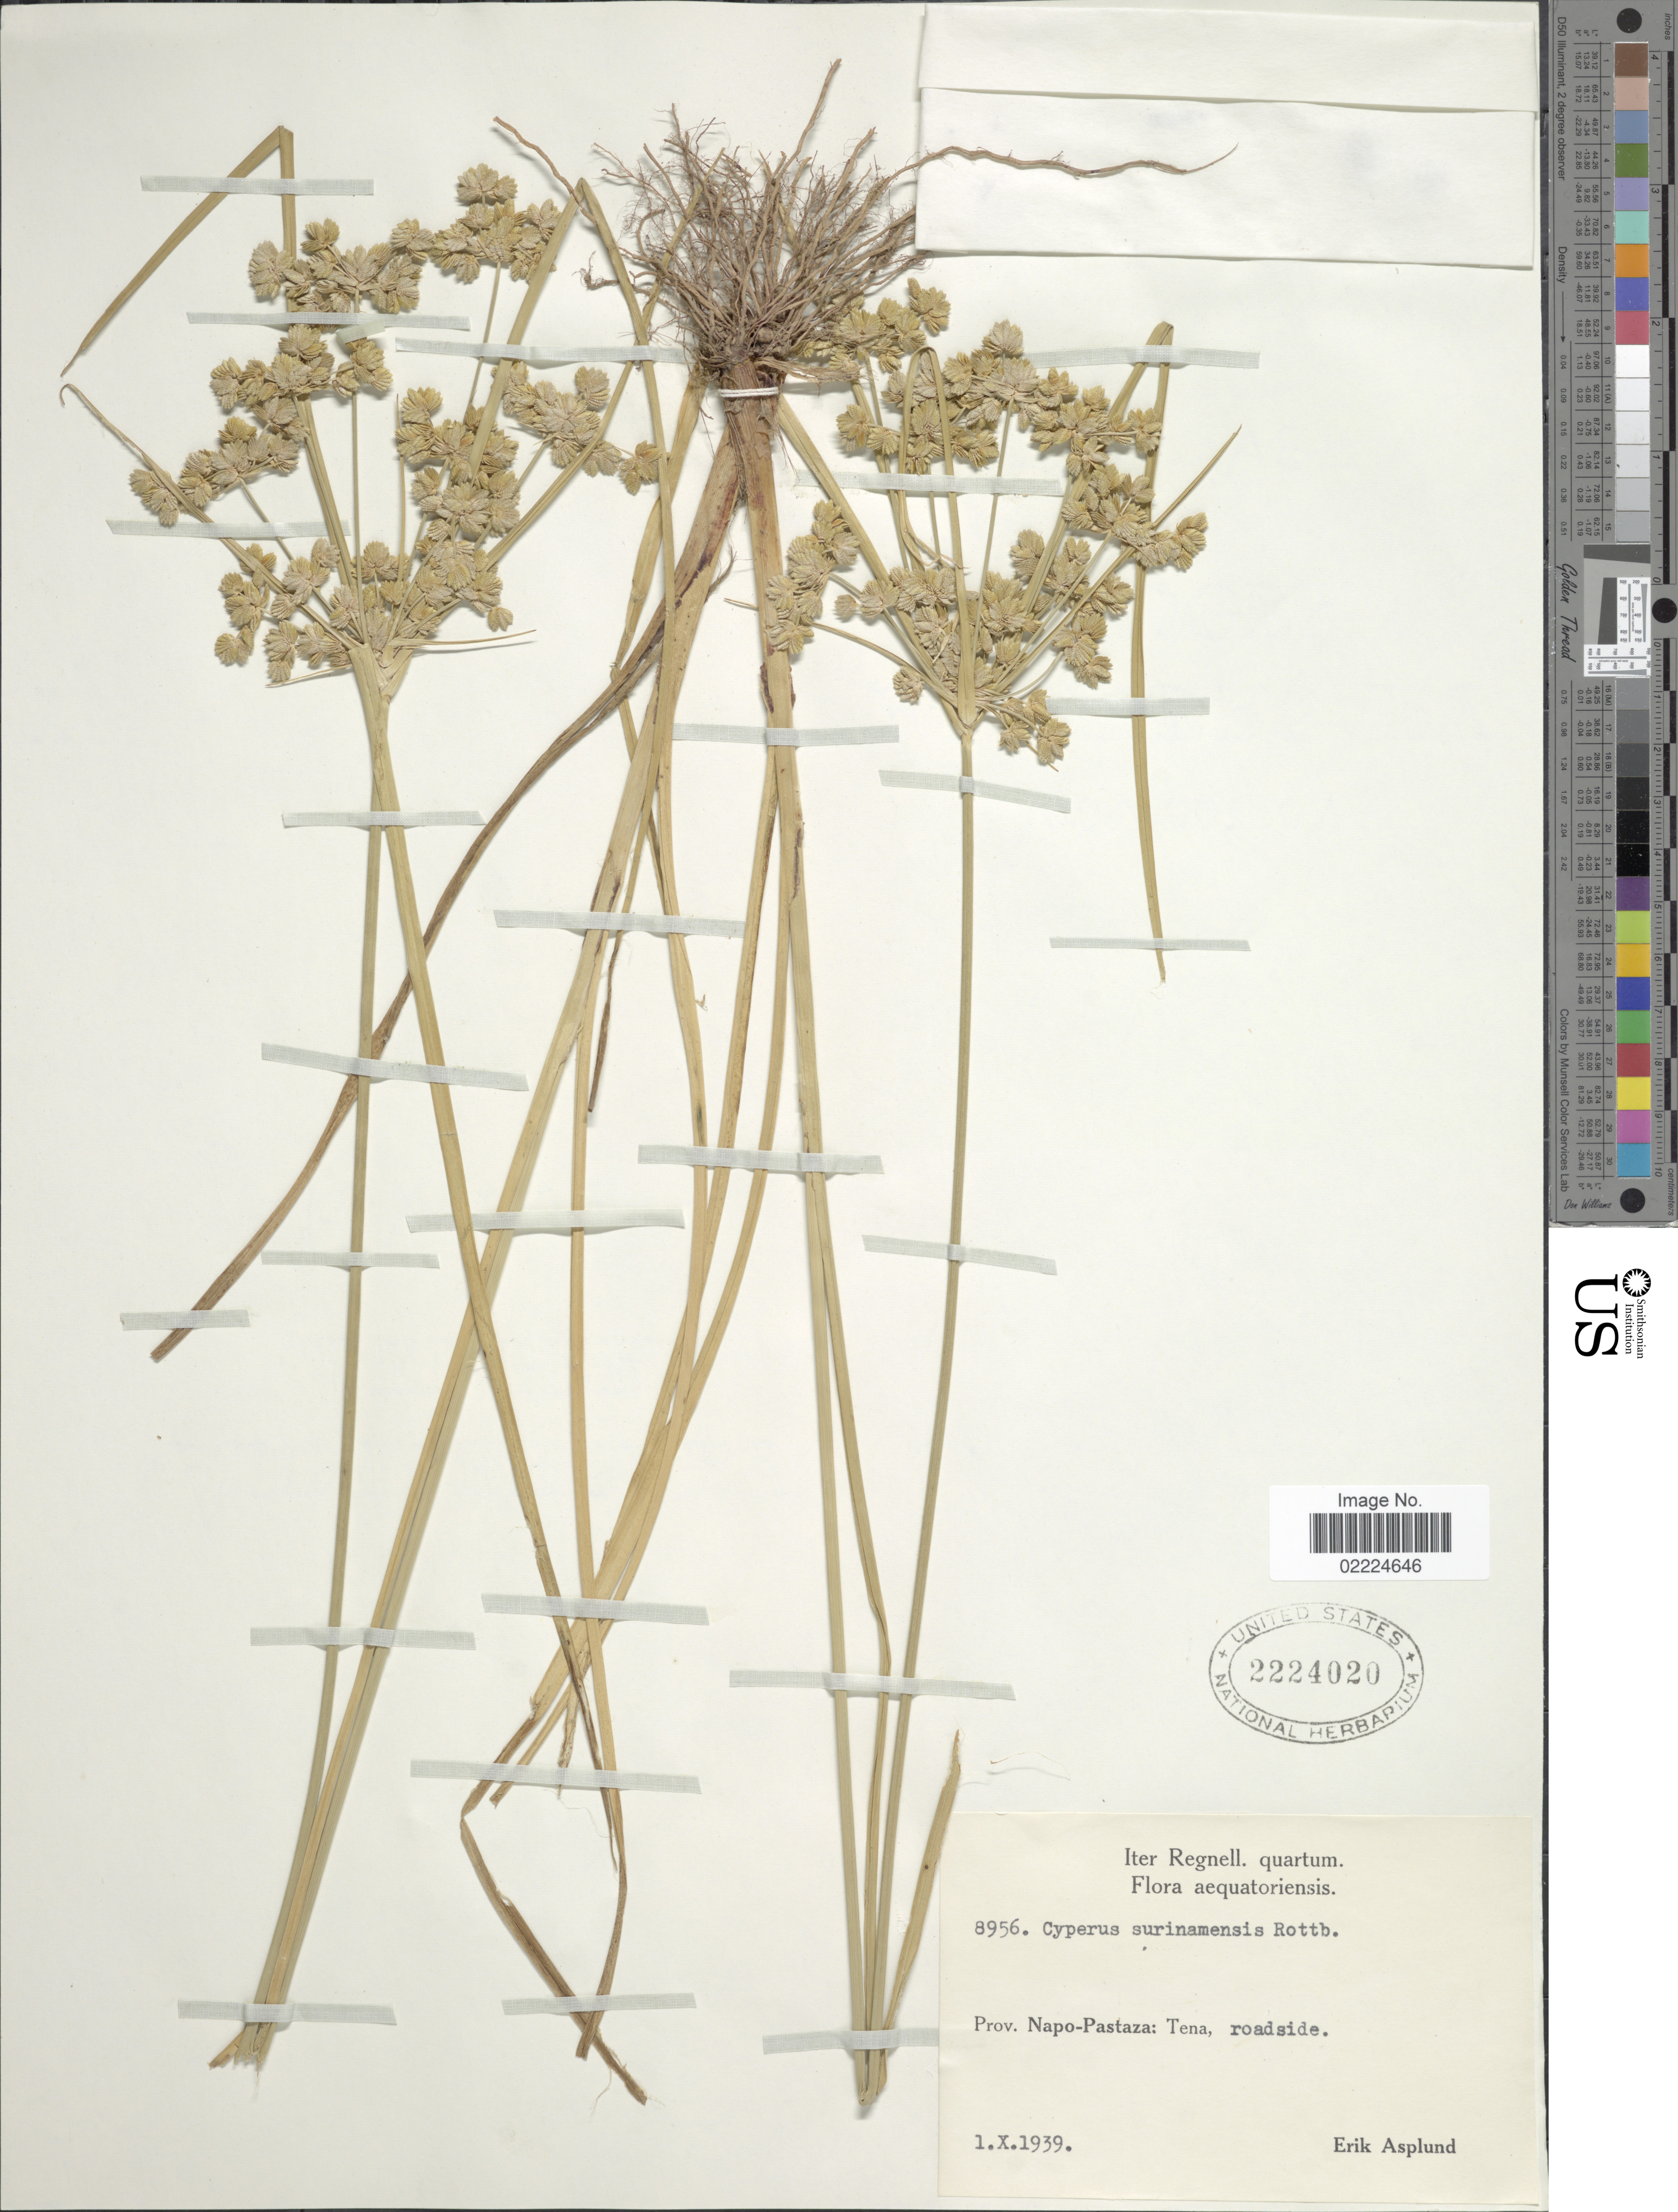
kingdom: Plantae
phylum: Tracheophyta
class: Liliopsida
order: Poales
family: Cyperaceae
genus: Cyperus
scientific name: Cyperus surinamensis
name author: Rottb.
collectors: E. Asplund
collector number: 8956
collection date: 1939-10-01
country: Ecuador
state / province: Napo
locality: Prov. Napo- Pastaza: Tena, roadside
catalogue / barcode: US 2224020